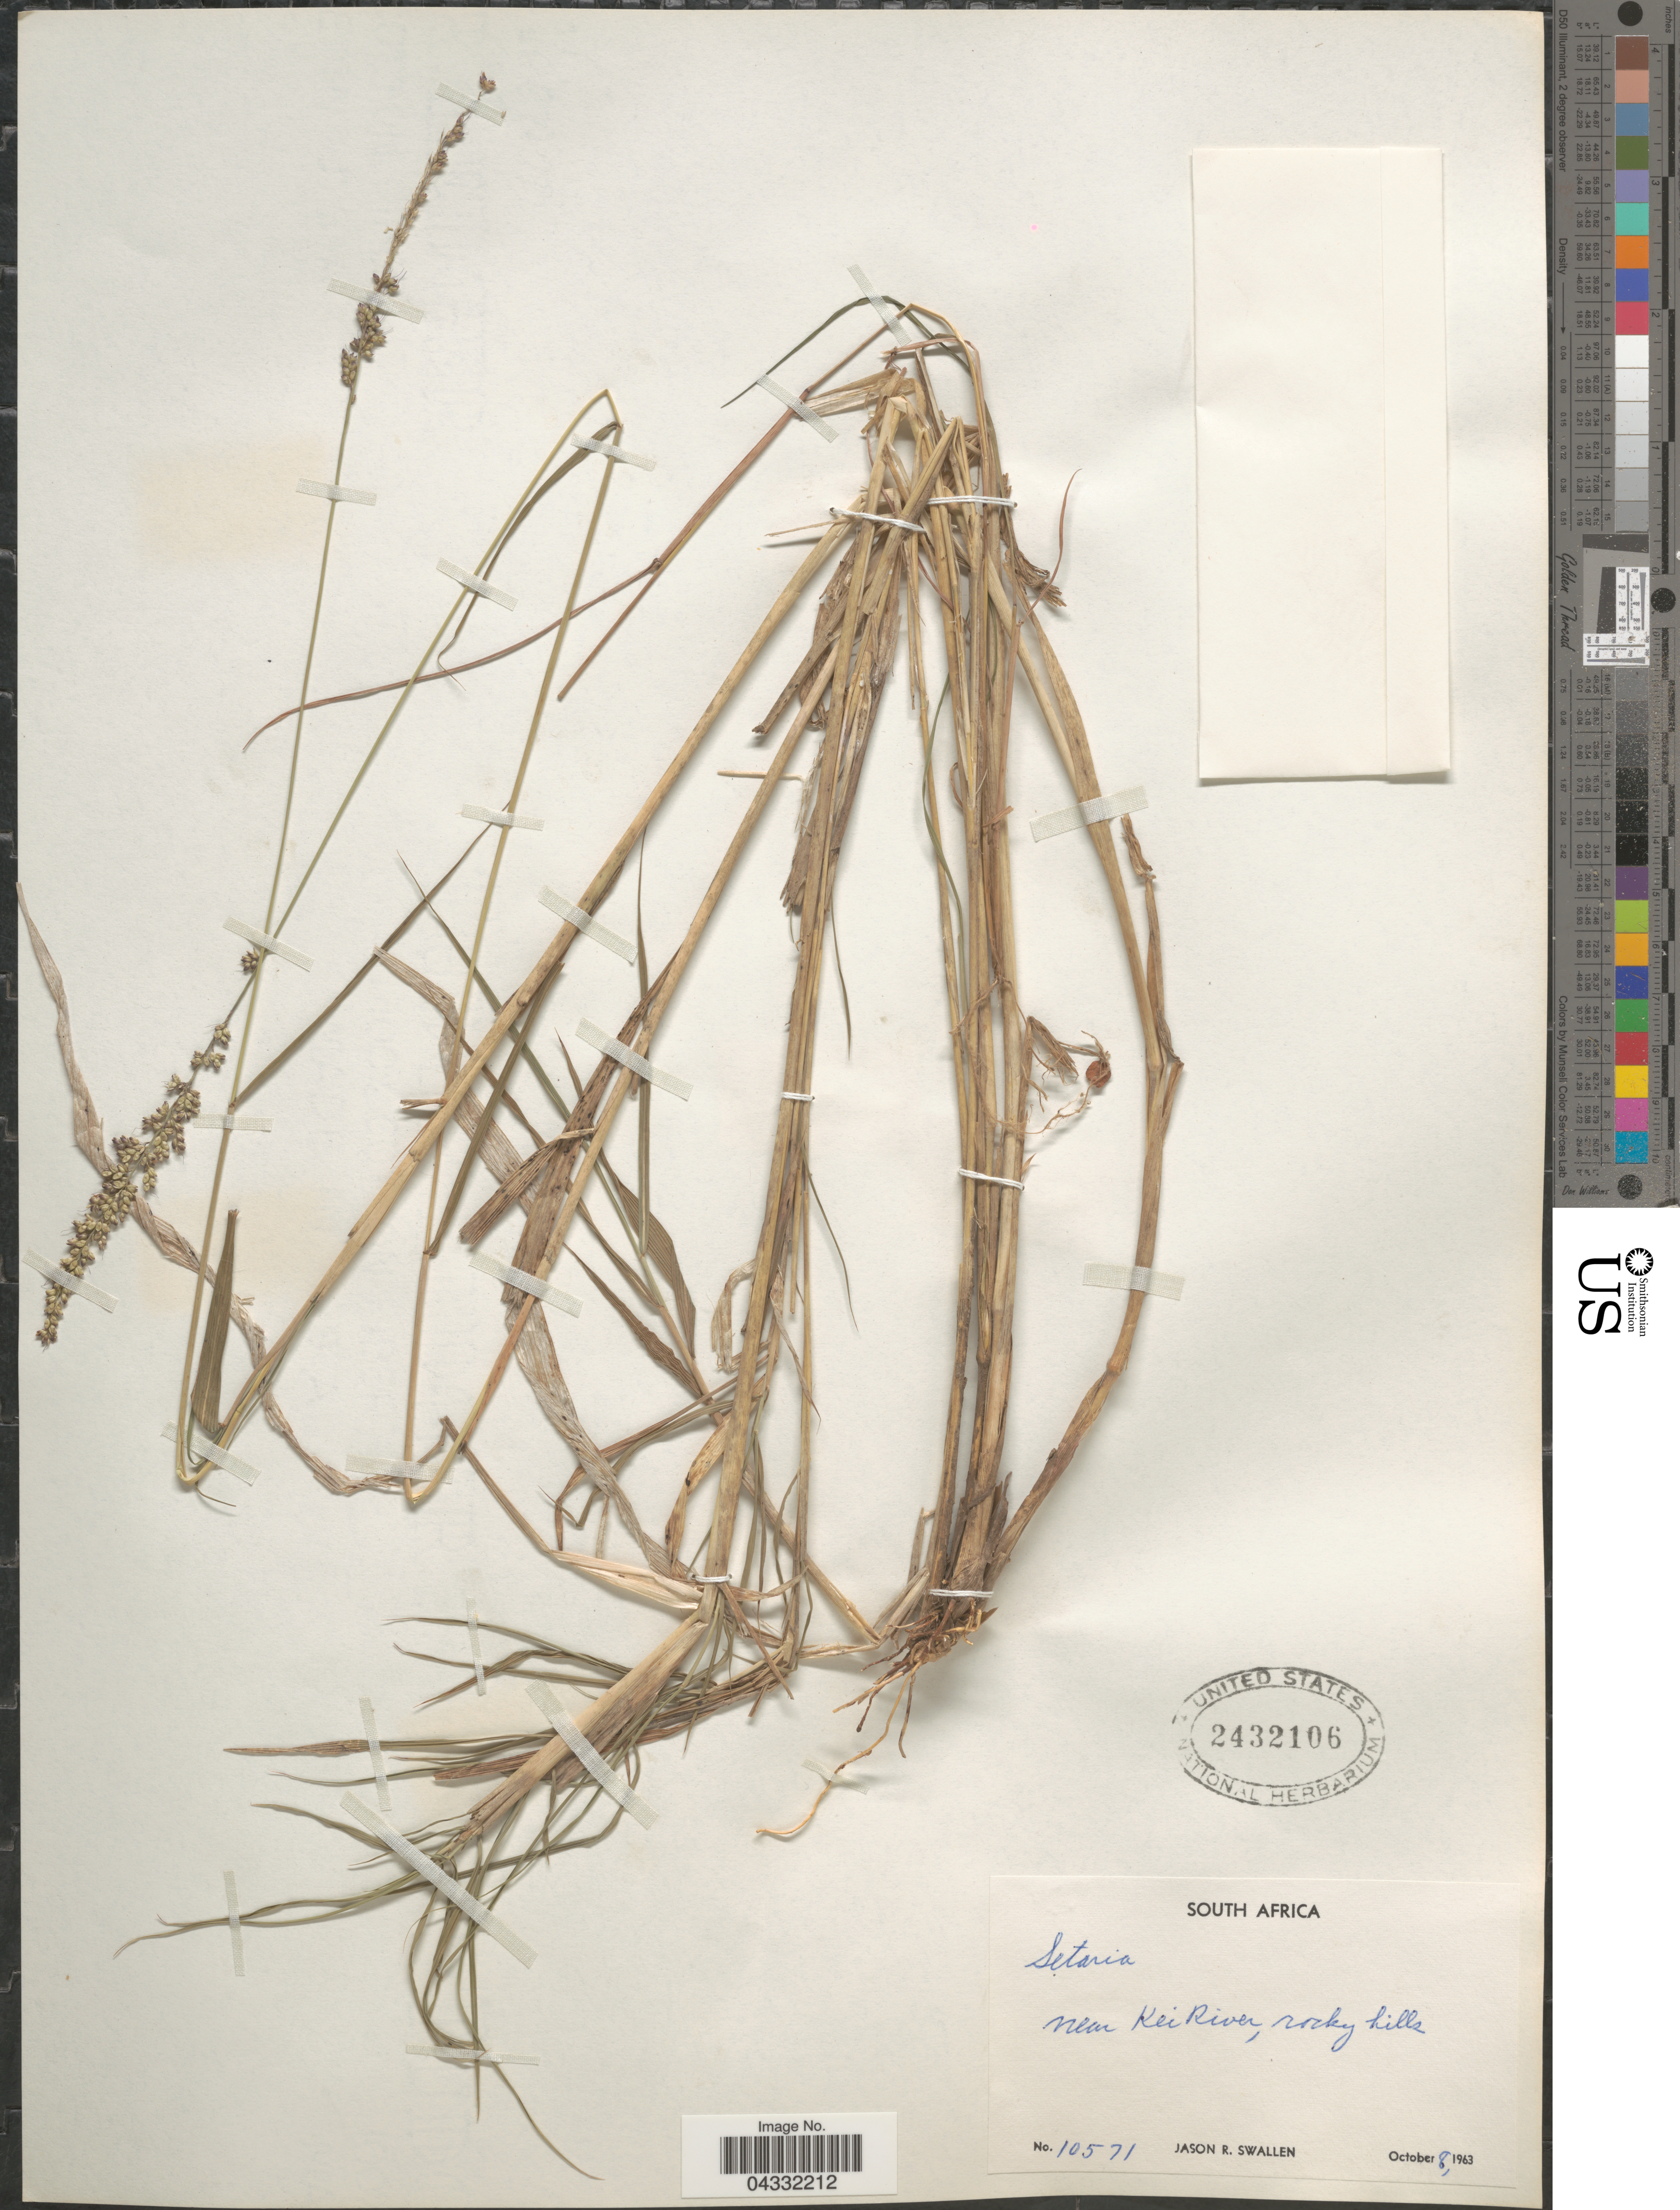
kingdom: Plantae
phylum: Tracheophyta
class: Liliopsida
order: Poales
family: Poaceae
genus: Setaria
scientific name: Setaria sp.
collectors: J. R. Swallen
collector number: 10571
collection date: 1963-10-08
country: South Africa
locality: Near Kei River, rocky hills.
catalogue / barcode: US 2432106